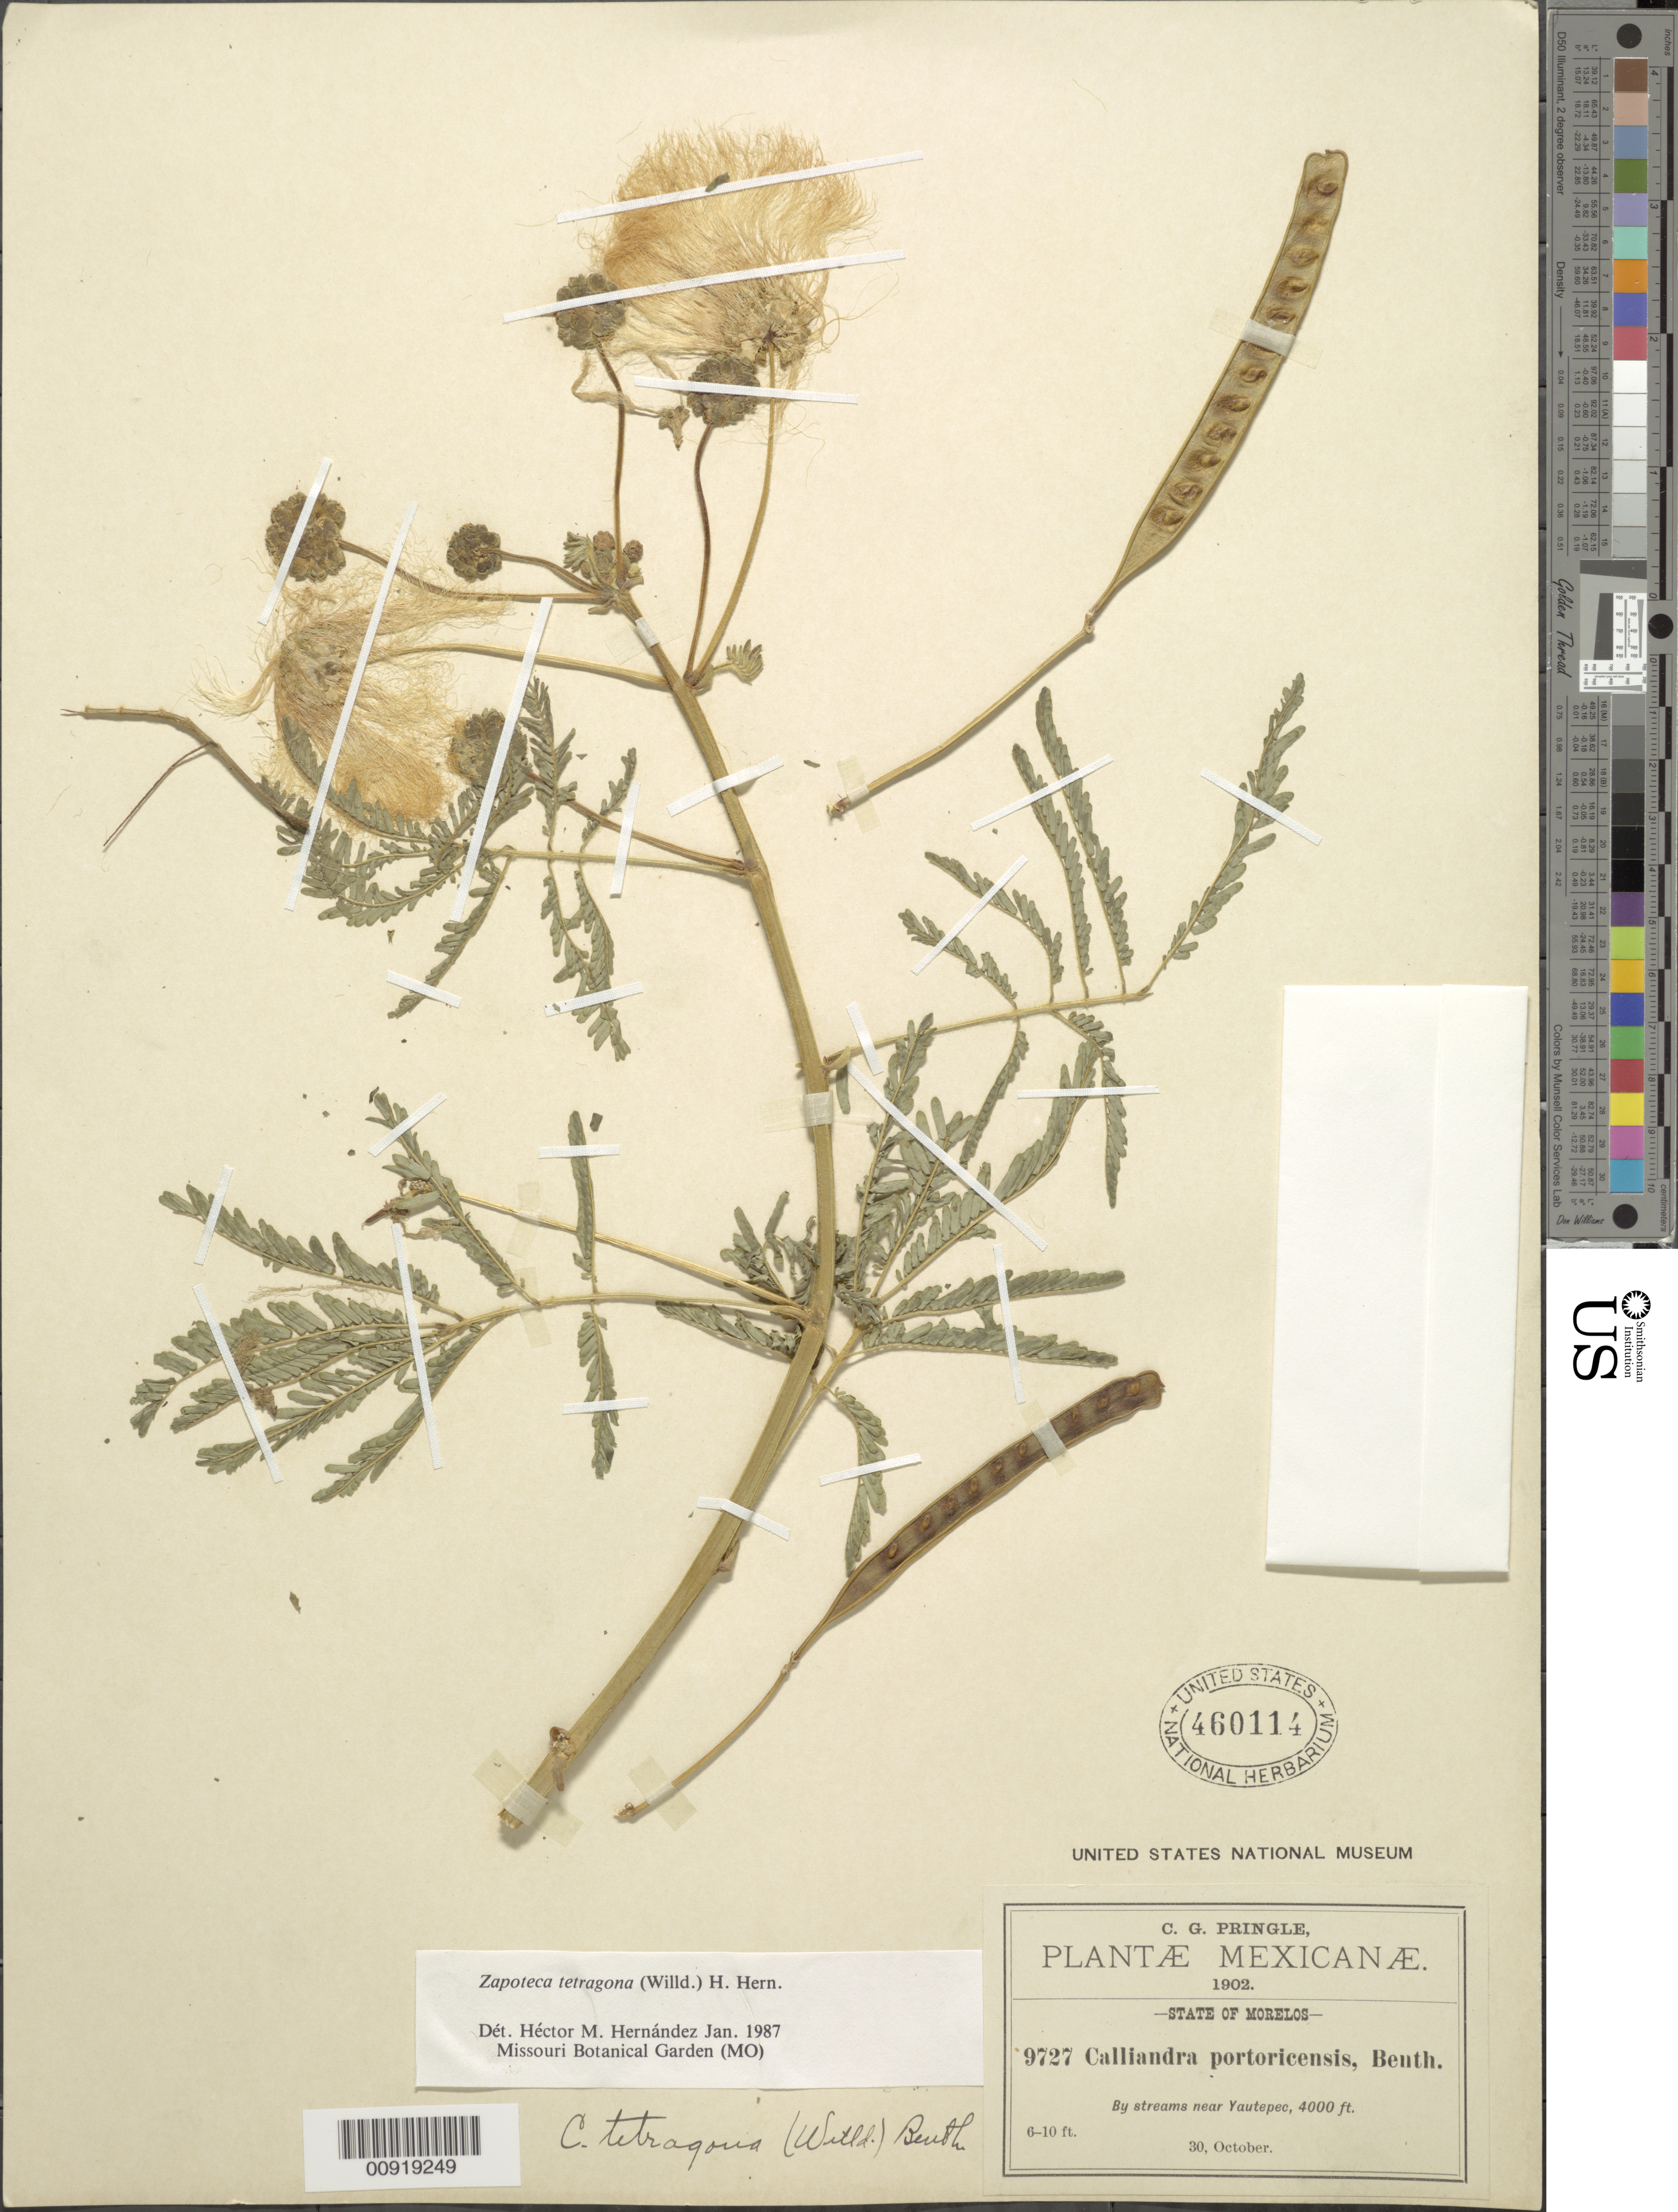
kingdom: Plantae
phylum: Tracheophyta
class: Magnoliopsida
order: Fabales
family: Fabaceae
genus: Zapoteca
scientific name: Zapoteca tetragona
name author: (Willd.) H.M. Hern.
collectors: C. G. Pringle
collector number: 9727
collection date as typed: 30 Oct 1902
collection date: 1902-10-30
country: Mexico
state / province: Morelos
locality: Near Yautepec, Morelos.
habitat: By streams.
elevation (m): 1219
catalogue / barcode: US 460114